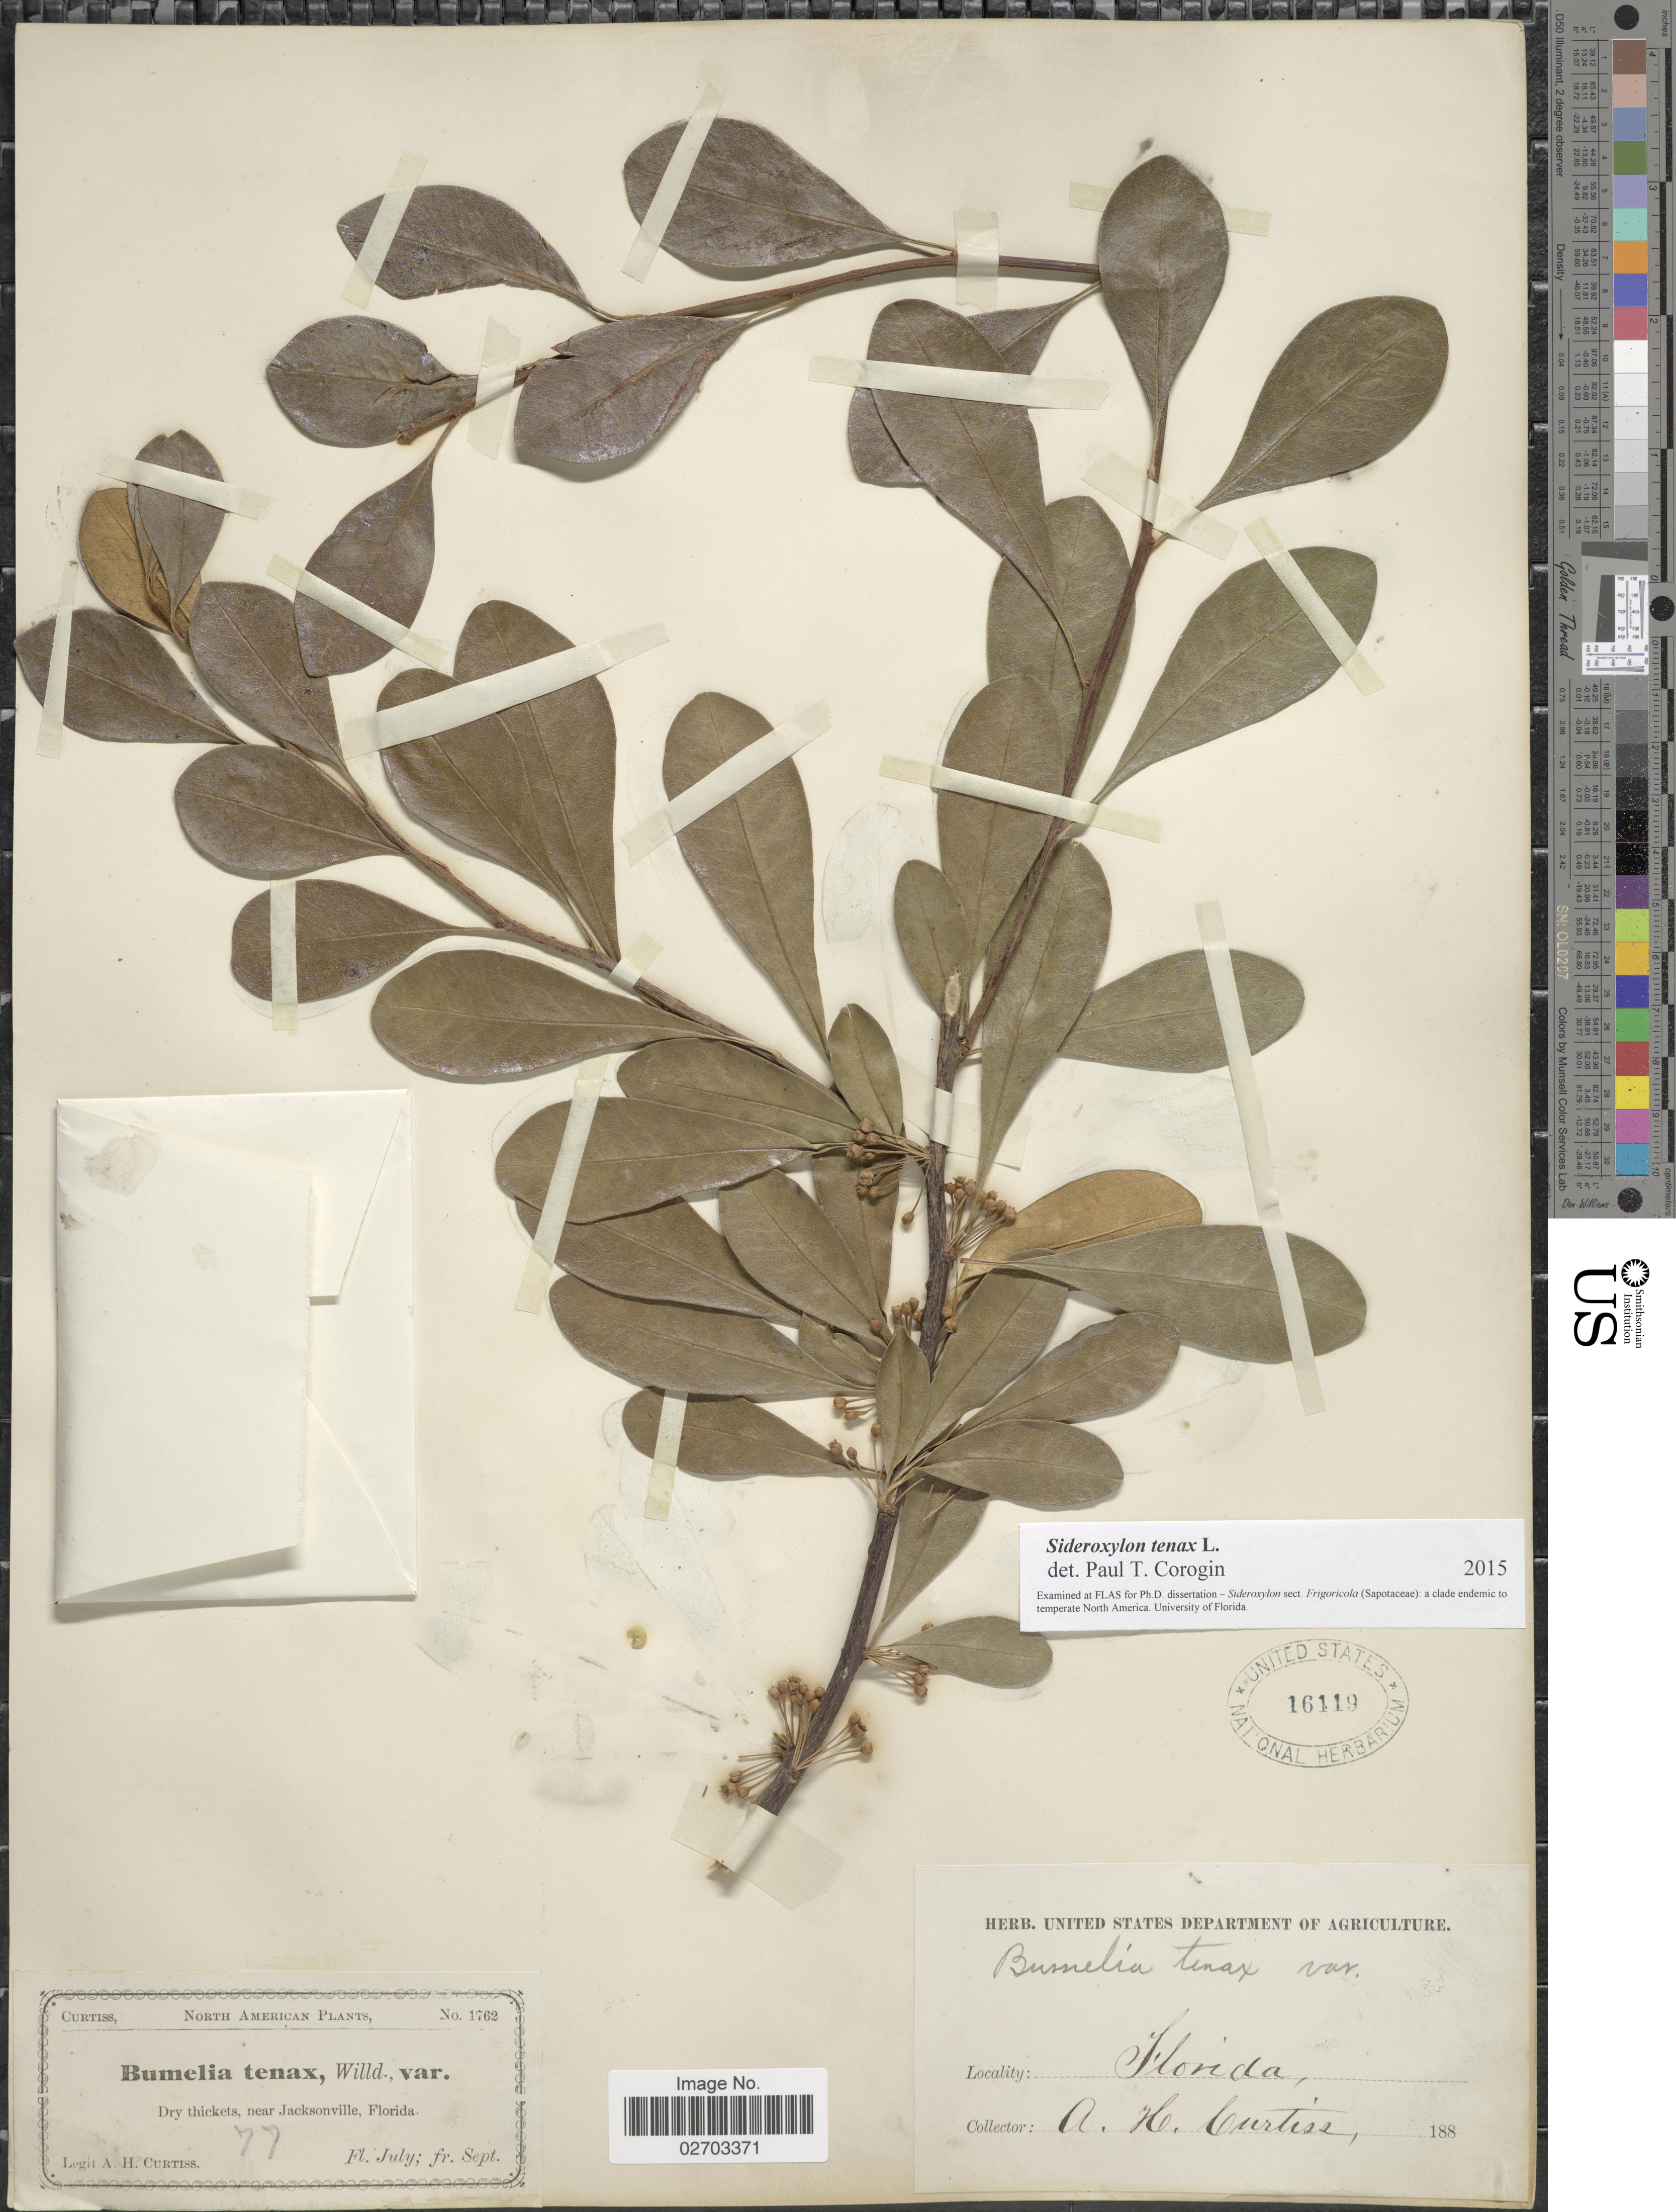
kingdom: Plantae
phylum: Tracheophyta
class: Magnoliopsida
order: Ericales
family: Sapotaceae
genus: Sideroxylon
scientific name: Sideroxylon tenax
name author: L.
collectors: A. H. Curtiss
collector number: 77/1762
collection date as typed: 188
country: United States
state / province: Florida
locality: Dry thickets, near Jacksonville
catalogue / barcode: US 16119